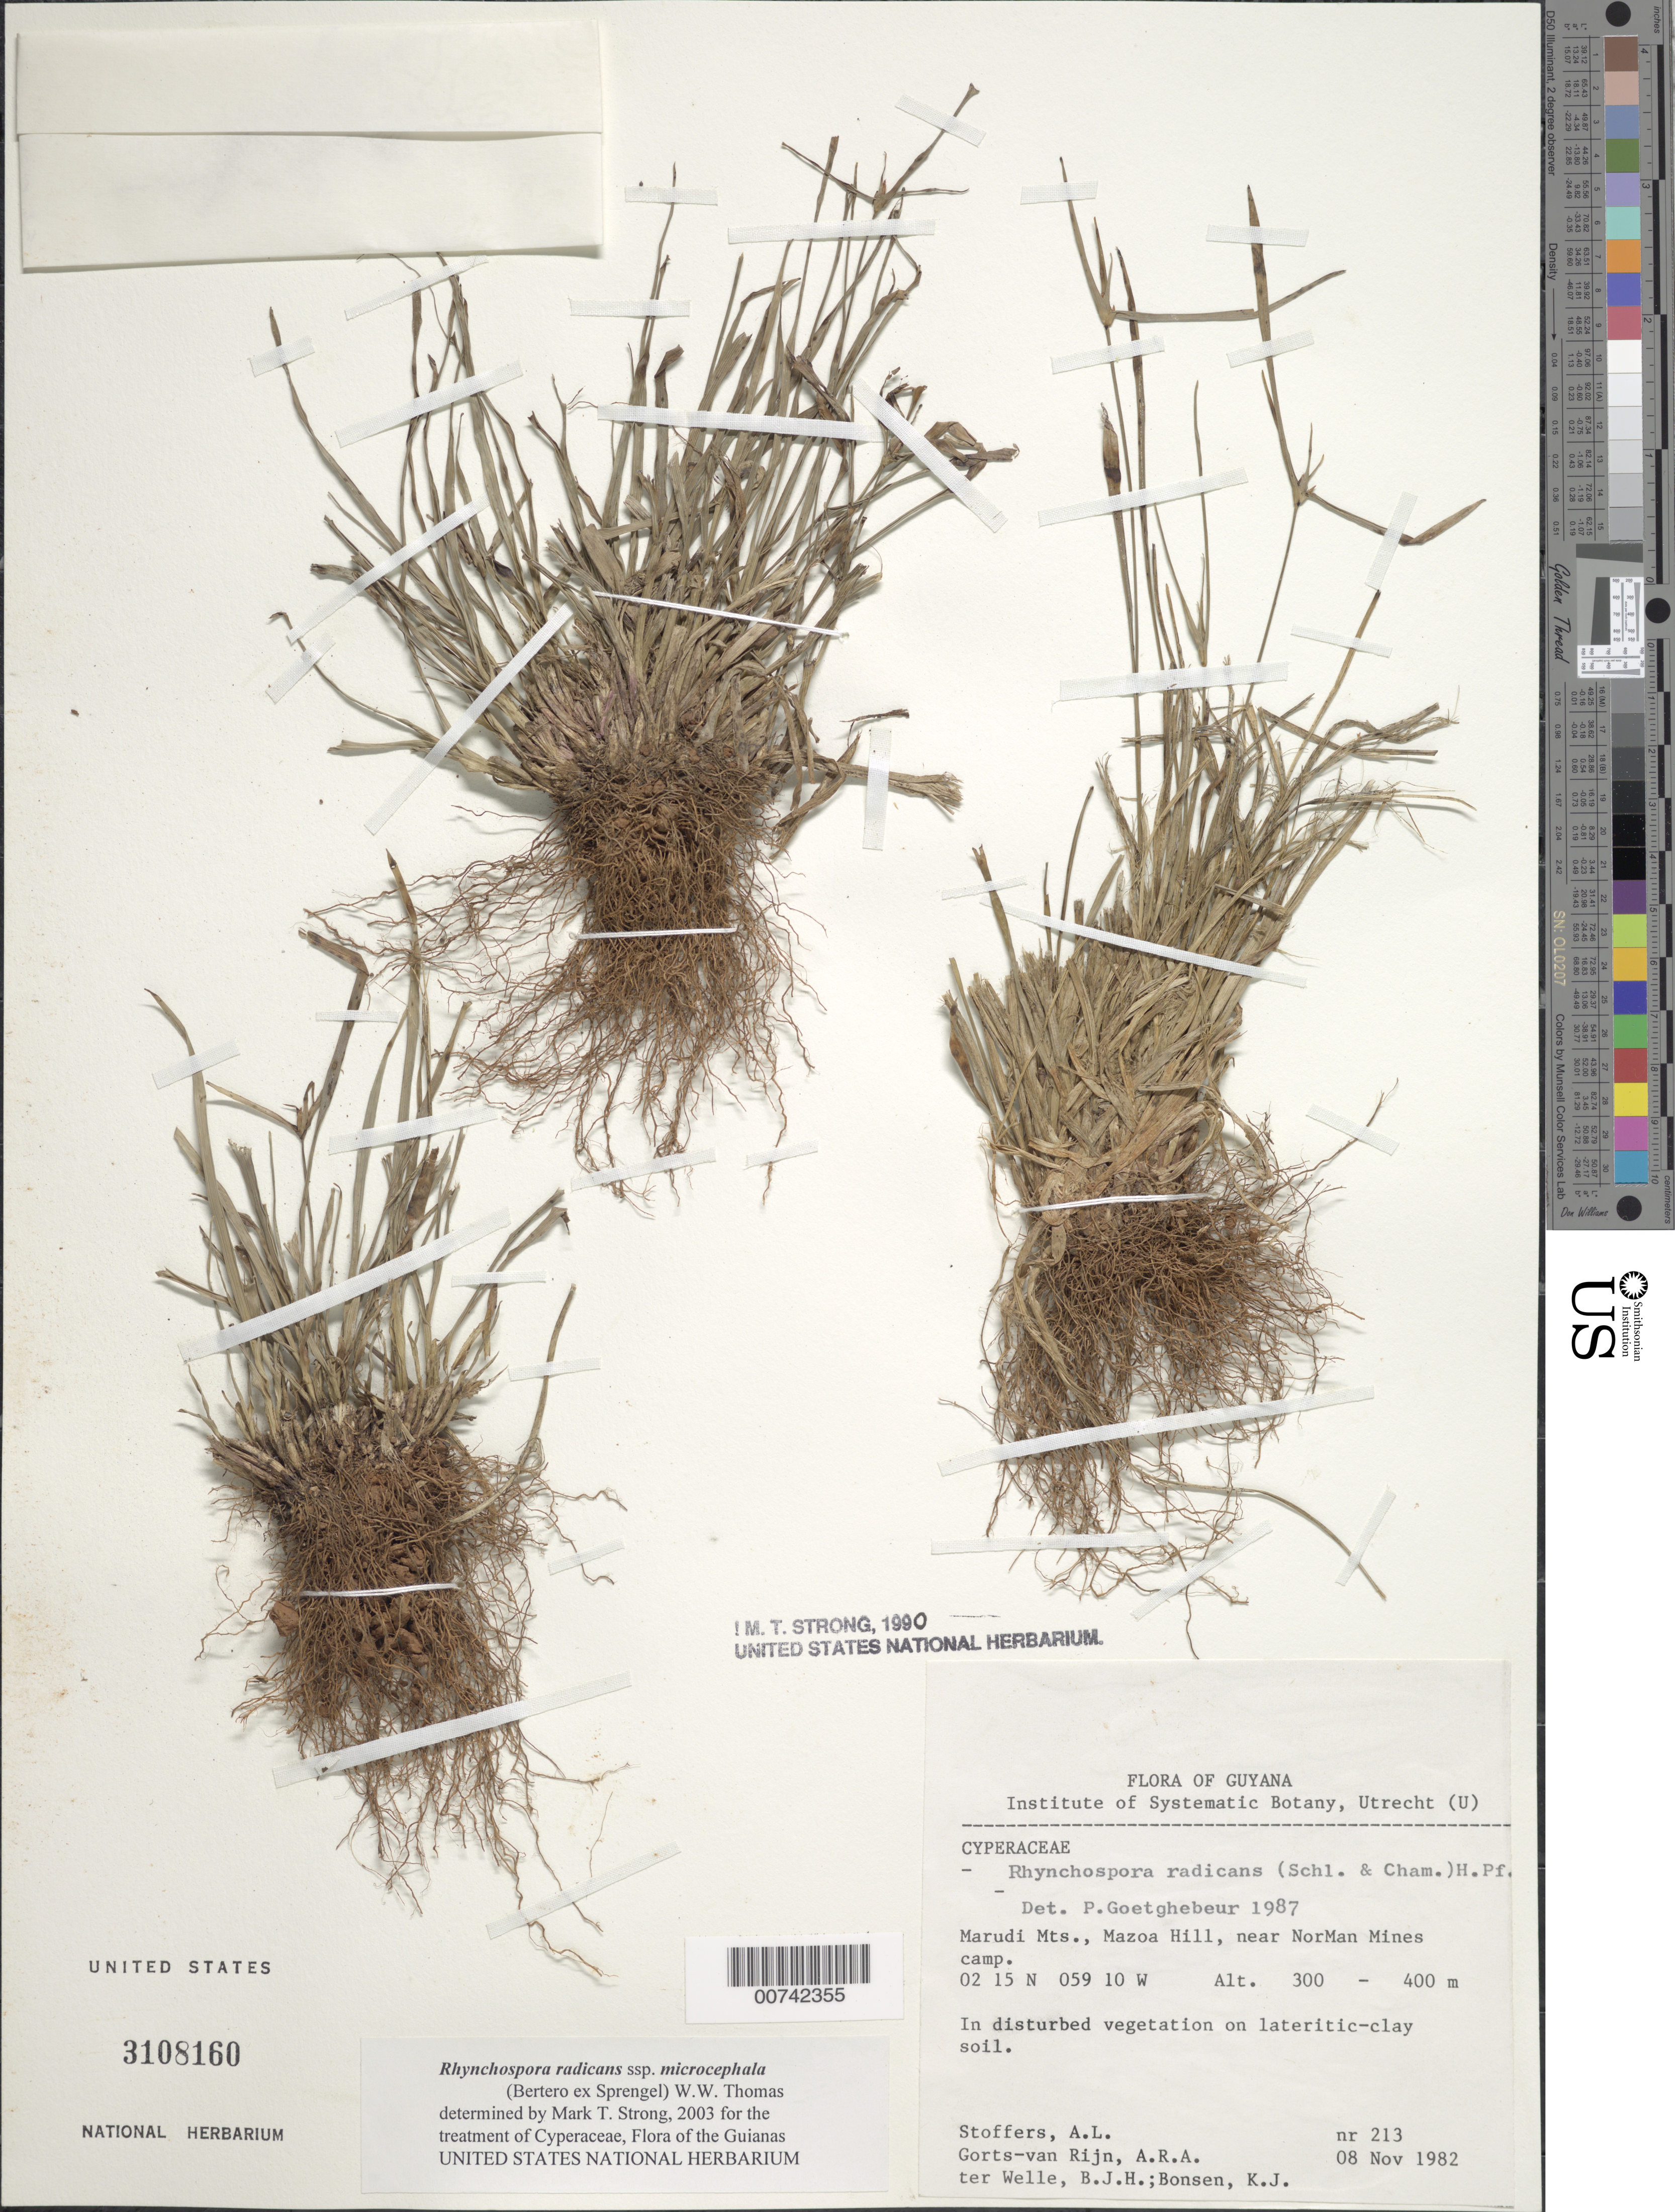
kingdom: Plantae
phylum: Tracheophyta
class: Liliopsida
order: Poales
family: Cyperaceae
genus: Rhynchospora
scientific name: Rhynchospora radicans subsp. microcephala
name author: (Bertero ex Spreng.) W.W. Thomas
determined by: Strong, M. T., (US), Smithsonian Institution - National Museum of Natural History (UNITED STATES)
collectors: A. Stoffers, A. .R. A. Görts-van Rijn, B. Welle & K. Bonsen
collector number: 213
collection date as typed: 8-Nov-82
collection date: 1982-11-08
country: Guyana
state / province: U. Takutu-U. Essequibo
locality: Marudi Mts., Mazoa Hill, near NorMan Mines camp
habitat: Disturbed vegetation on lateritic clay soil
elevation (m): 300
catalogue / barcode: US 3108160